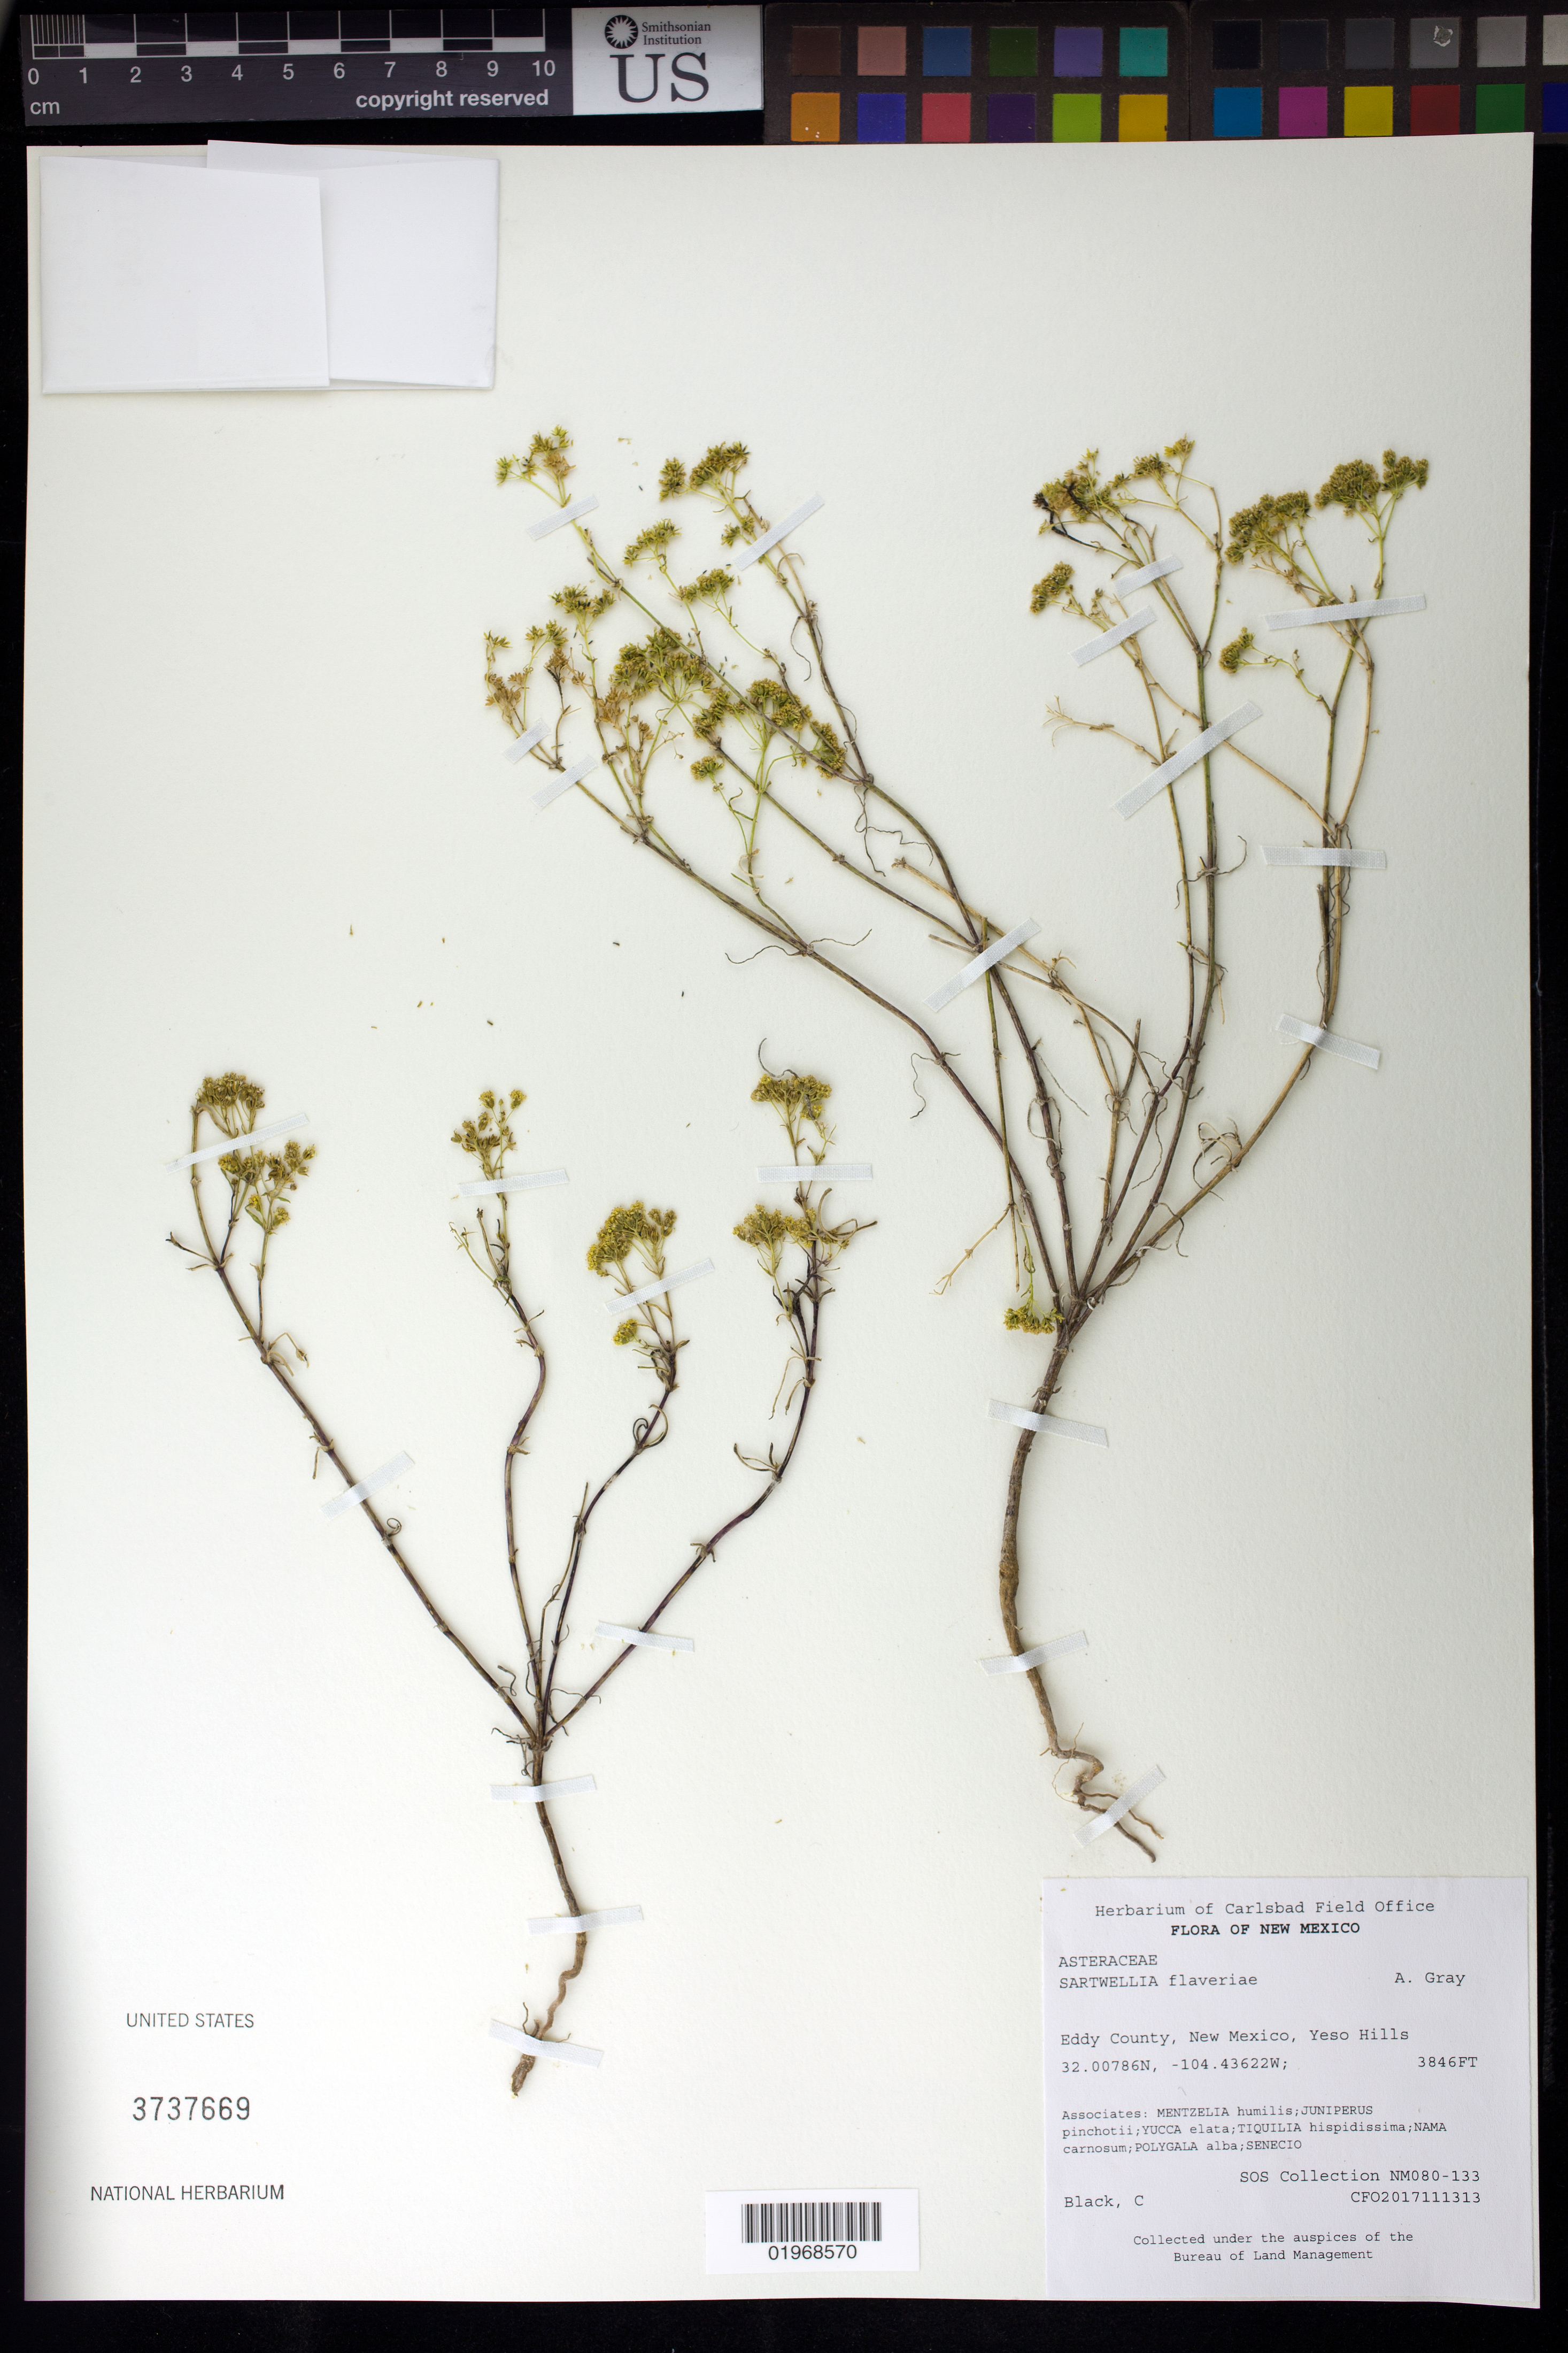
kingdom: Plantae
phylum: Tracheophyta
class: Magnoliopsida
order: Asterales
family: Asteraceae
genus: Sartwellia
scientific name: Sartwellia flaveriae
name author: A. Gray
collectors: C. Black & K. Sandbom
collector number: NM080-133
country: United States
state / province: New Mexico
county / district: Eddy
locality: Yeso Hills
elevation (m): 1172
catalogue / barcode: US 3737669